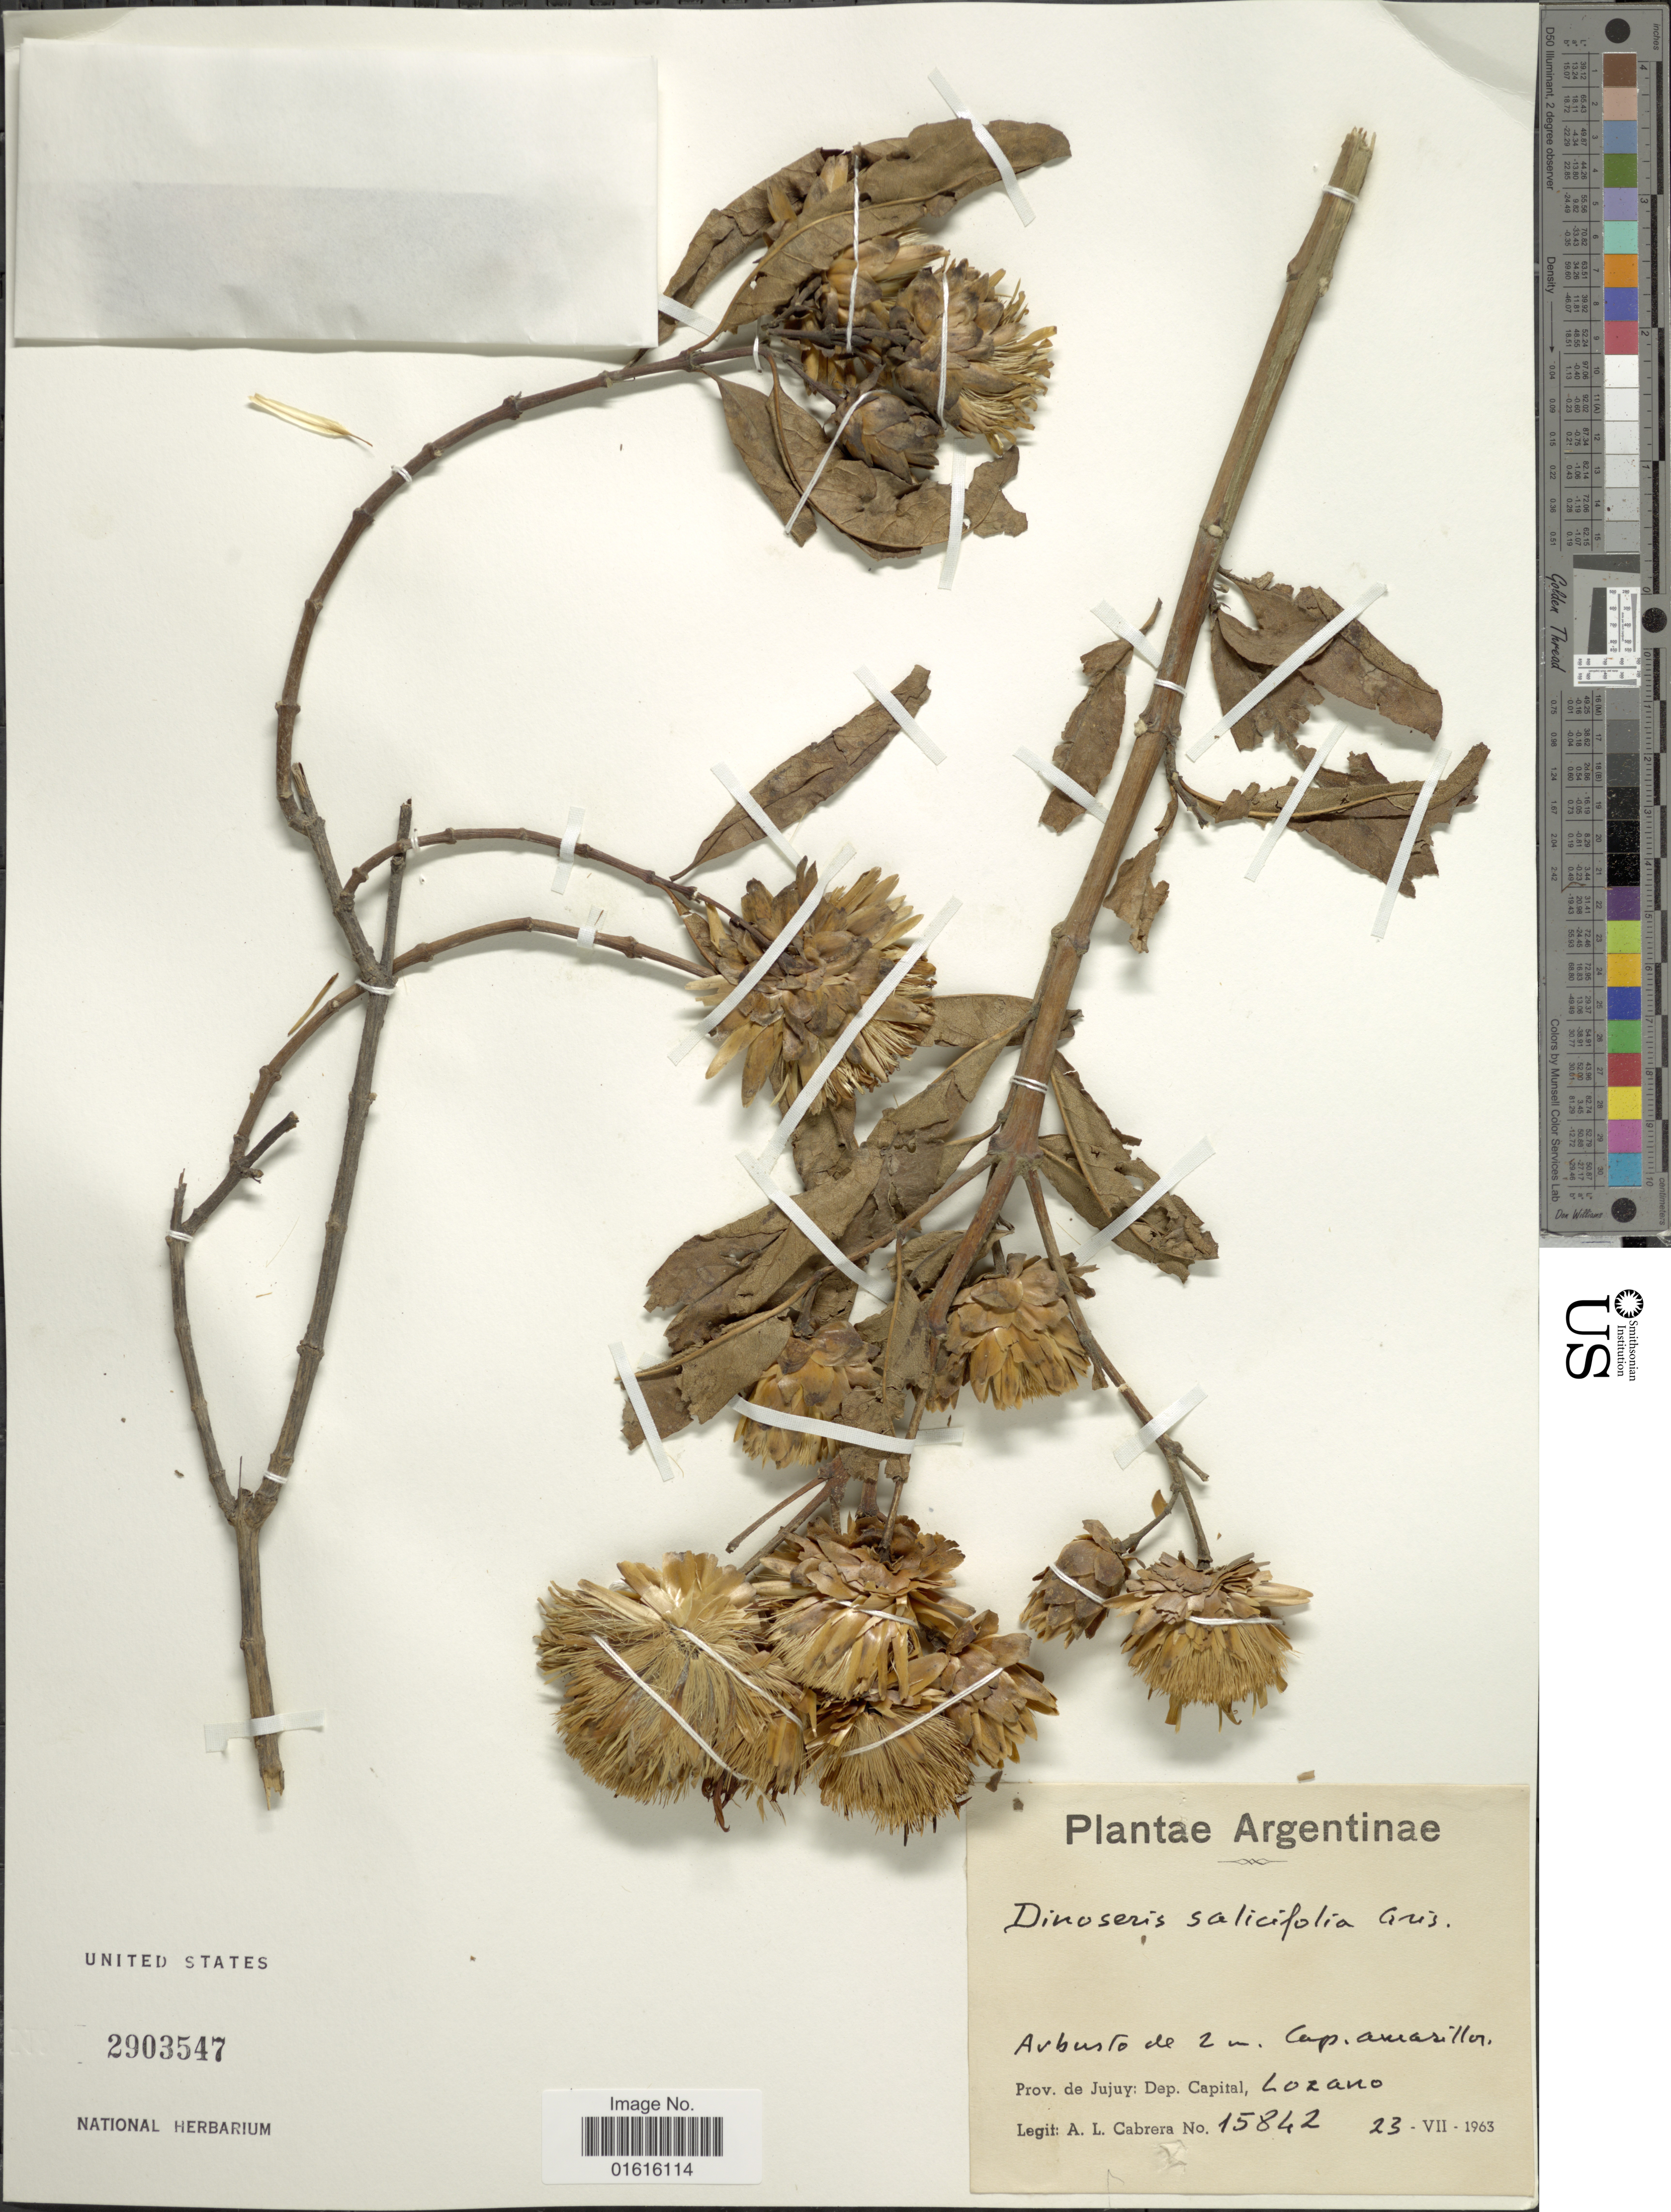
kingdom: Plantae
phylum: Tracheophyta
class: Magnoliopsida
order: Asterales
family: Asteraceae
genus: Dinoseris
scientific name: Dinoseris salicifolia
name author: Griseb.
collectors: A. L. Cabrera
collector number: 15842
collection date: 1963-07-23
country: Argentina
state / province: Jujuy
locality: Dep. Capital, Lozano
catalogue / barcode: US 2903547